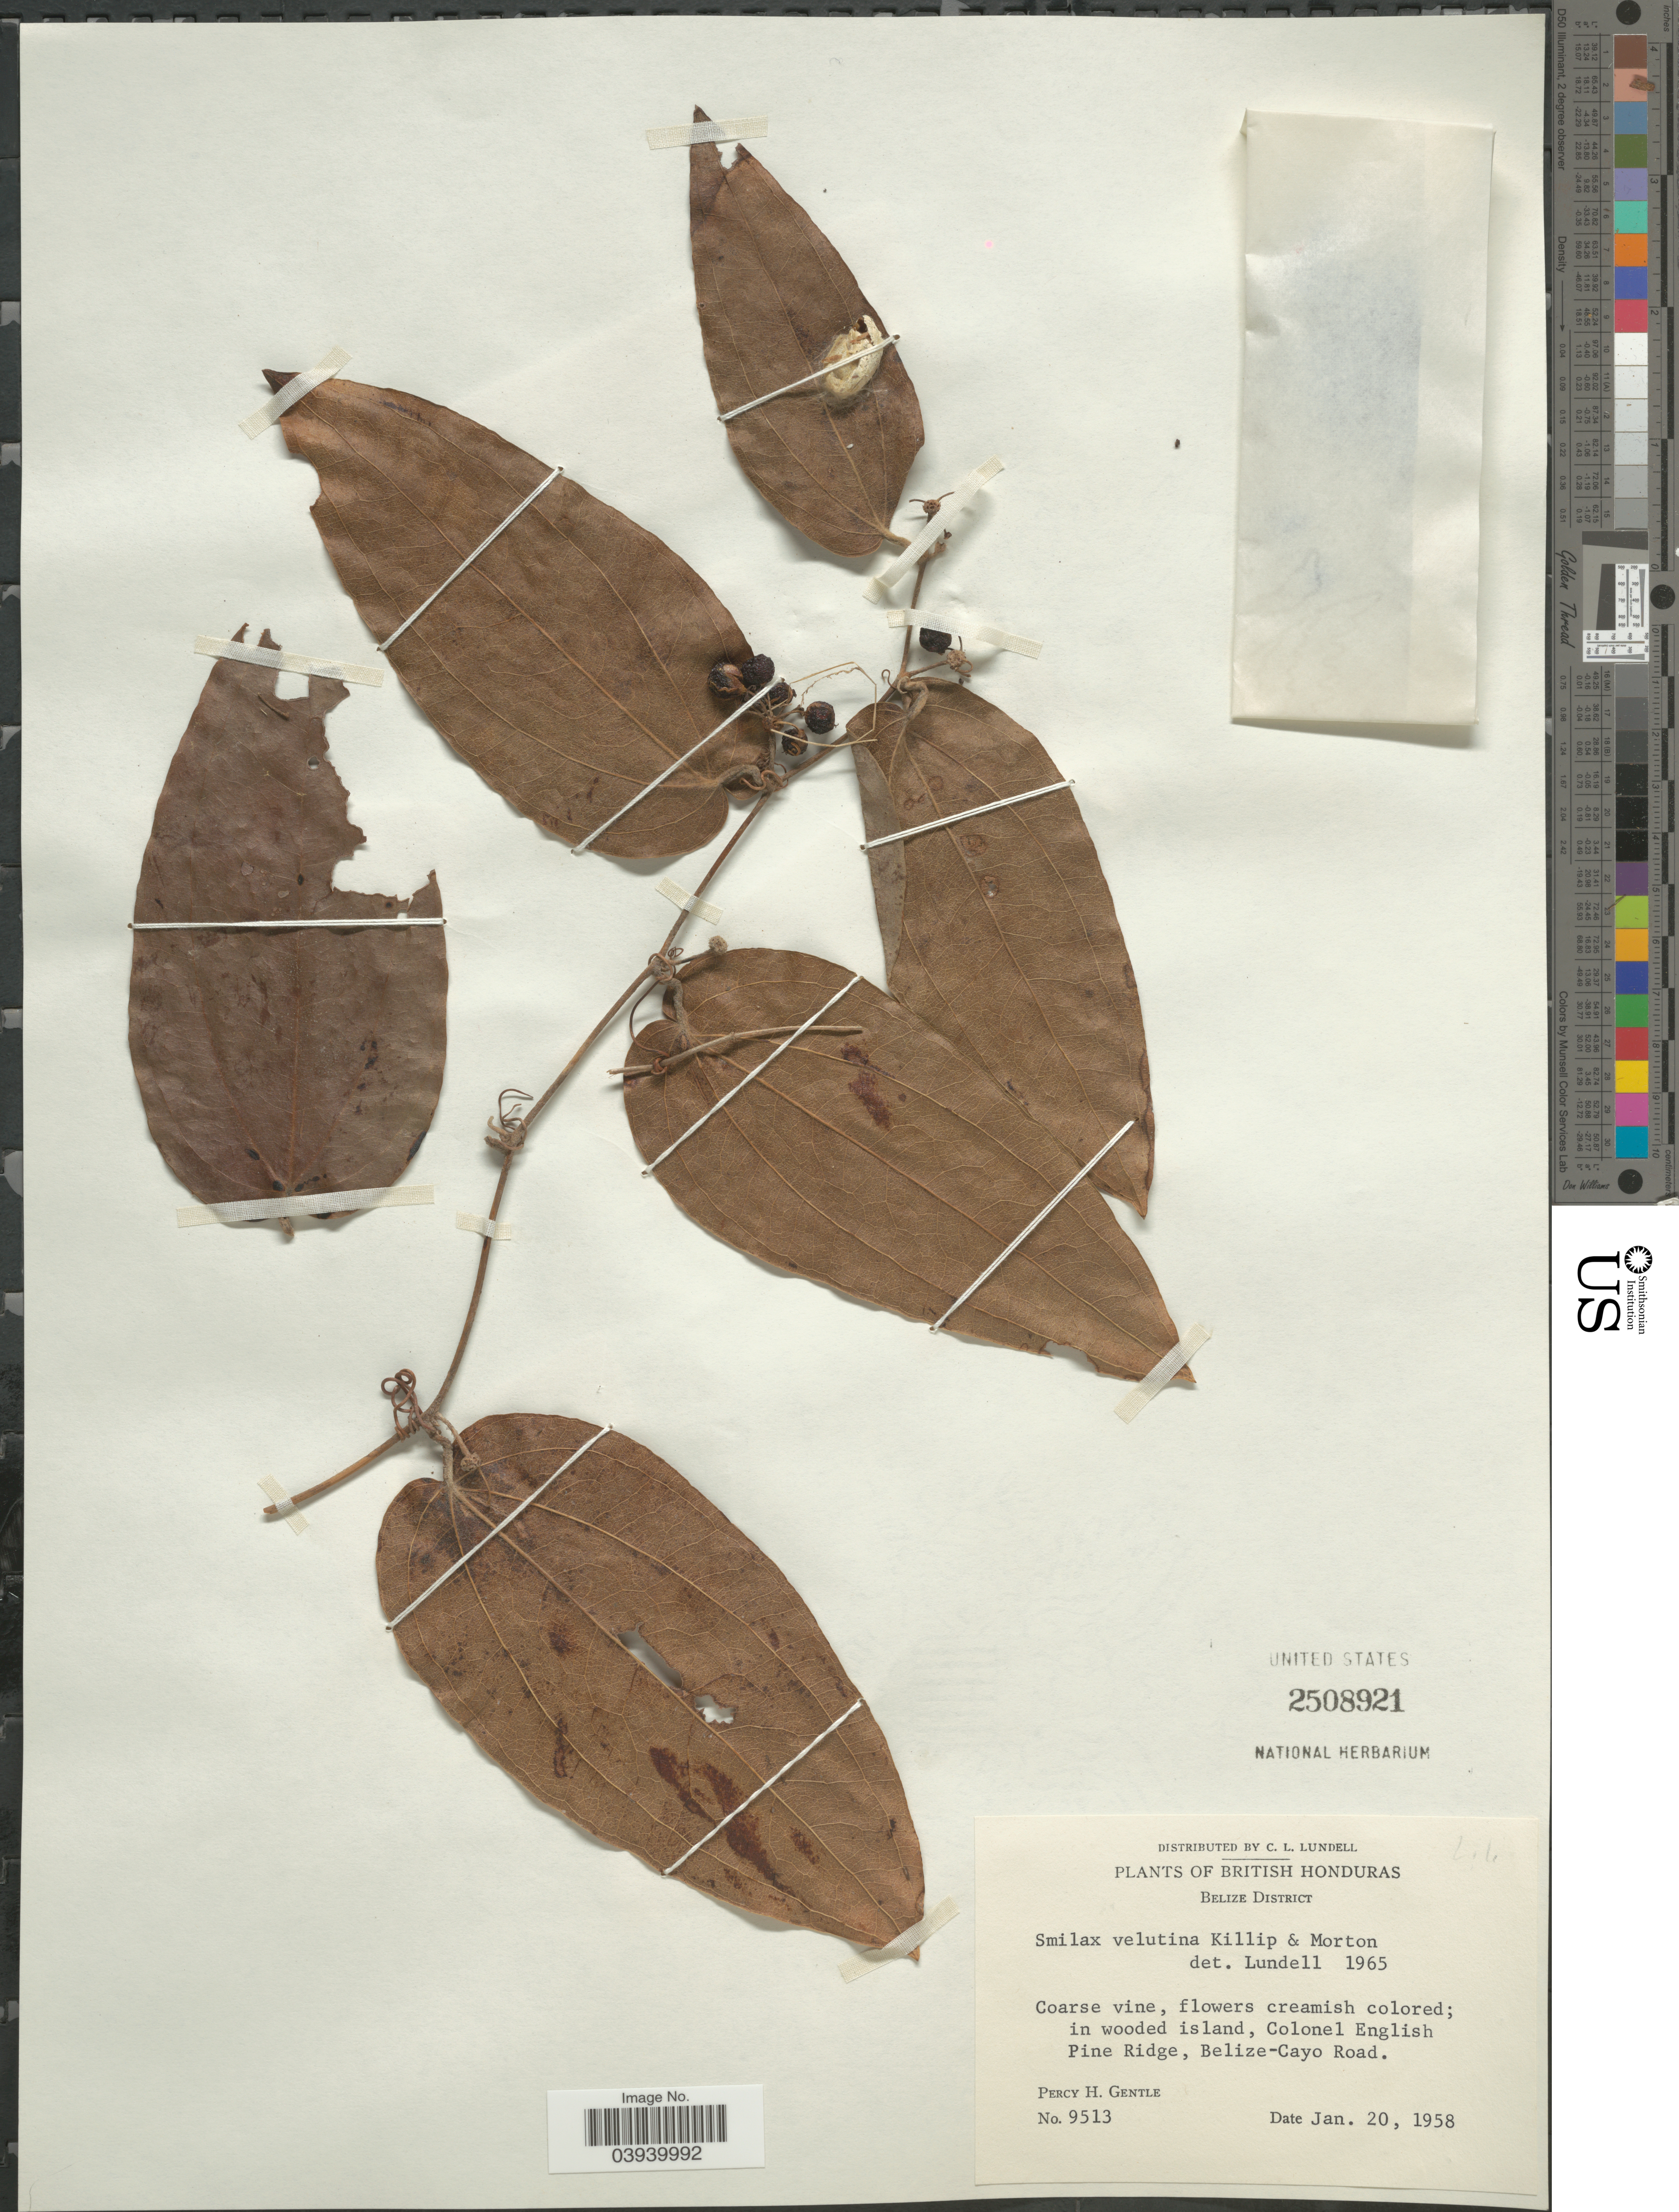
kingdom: Plantae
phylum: Tracheophyta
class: Liliopsida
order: Liliales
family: Smilacaceae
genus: Smilax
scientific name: Smilax velutina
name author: Killip & C.V. Morton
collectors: P. H. Gentle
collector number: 9513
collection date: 1958-01-20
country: Belize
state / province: Belize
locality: British Honduras. Belize District. In wooded island, Colonel English Pine Ridge, Belize-Cayo Road.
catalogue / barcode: US 2508921